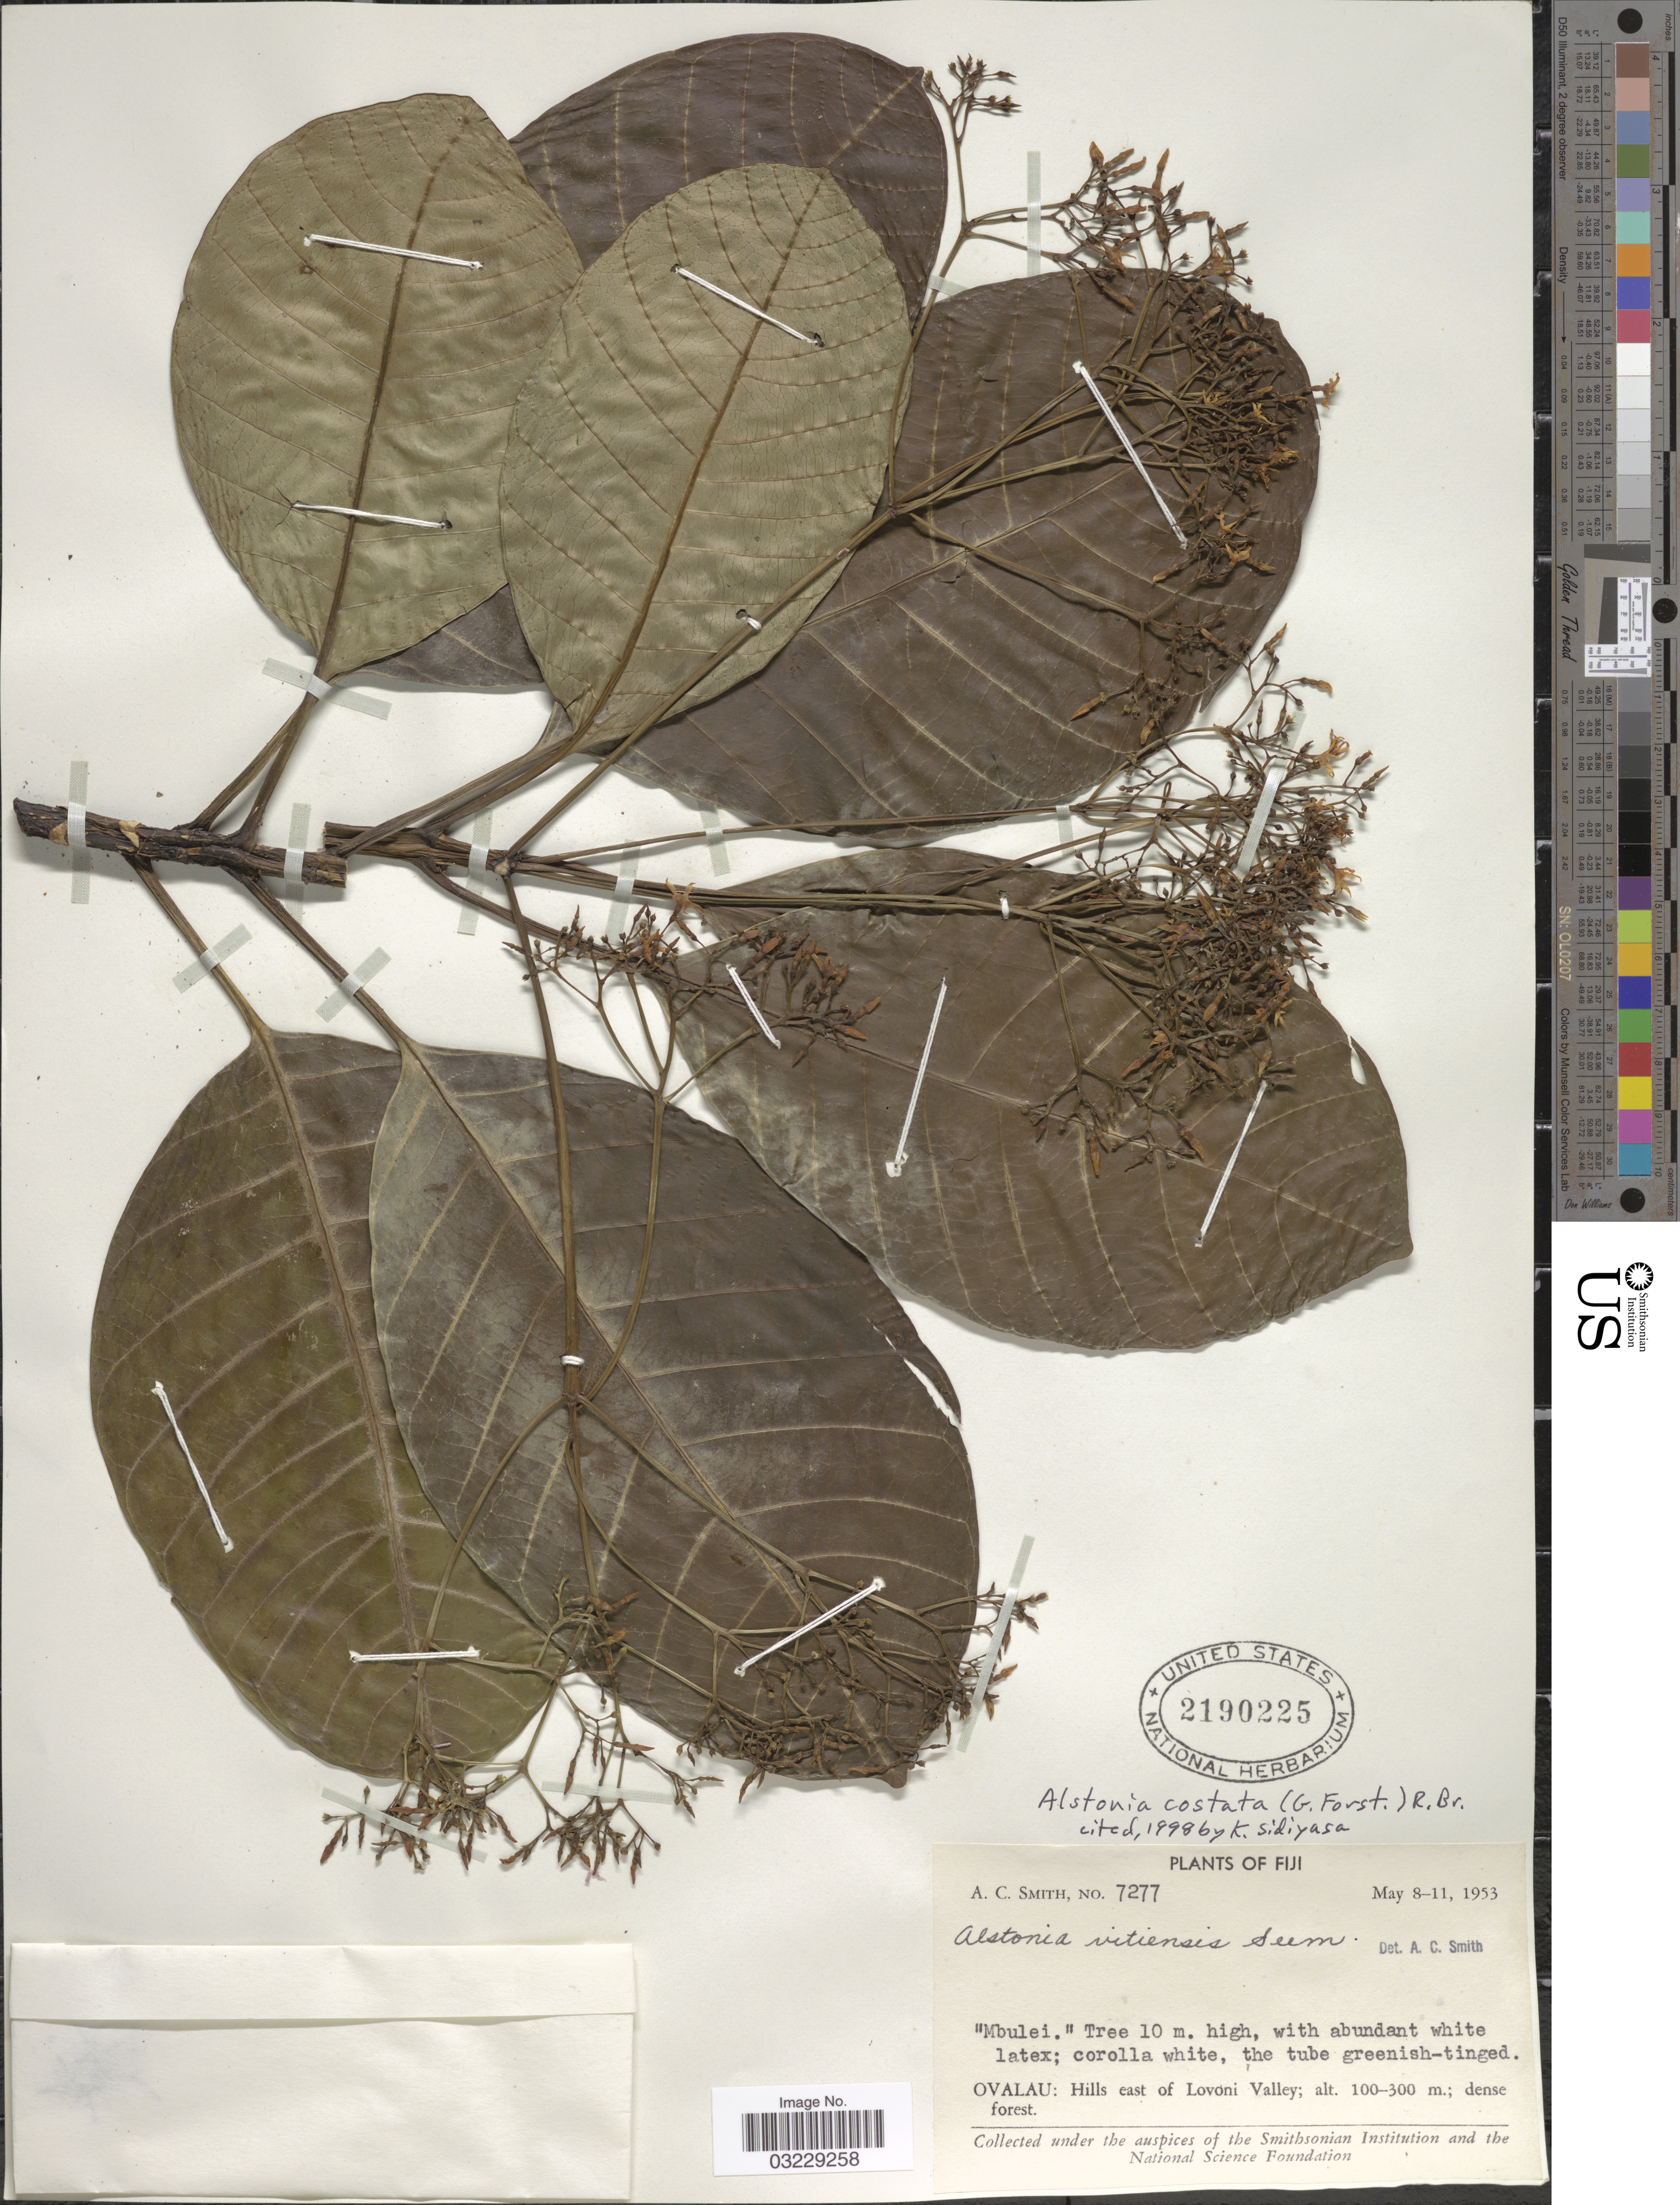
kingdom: Plantae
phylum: Tracheophyta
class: Magnoliopsida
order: Gentianales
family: Apocynaceae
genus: Alstonia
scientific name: Alstonia sp.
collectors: A. C. Smith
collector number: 7277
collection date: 1953-05-08/1953-05-11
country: Fiji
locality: Ovalau: Hills east of Lovoni Valley.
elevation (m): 100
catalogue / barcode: US 2190225